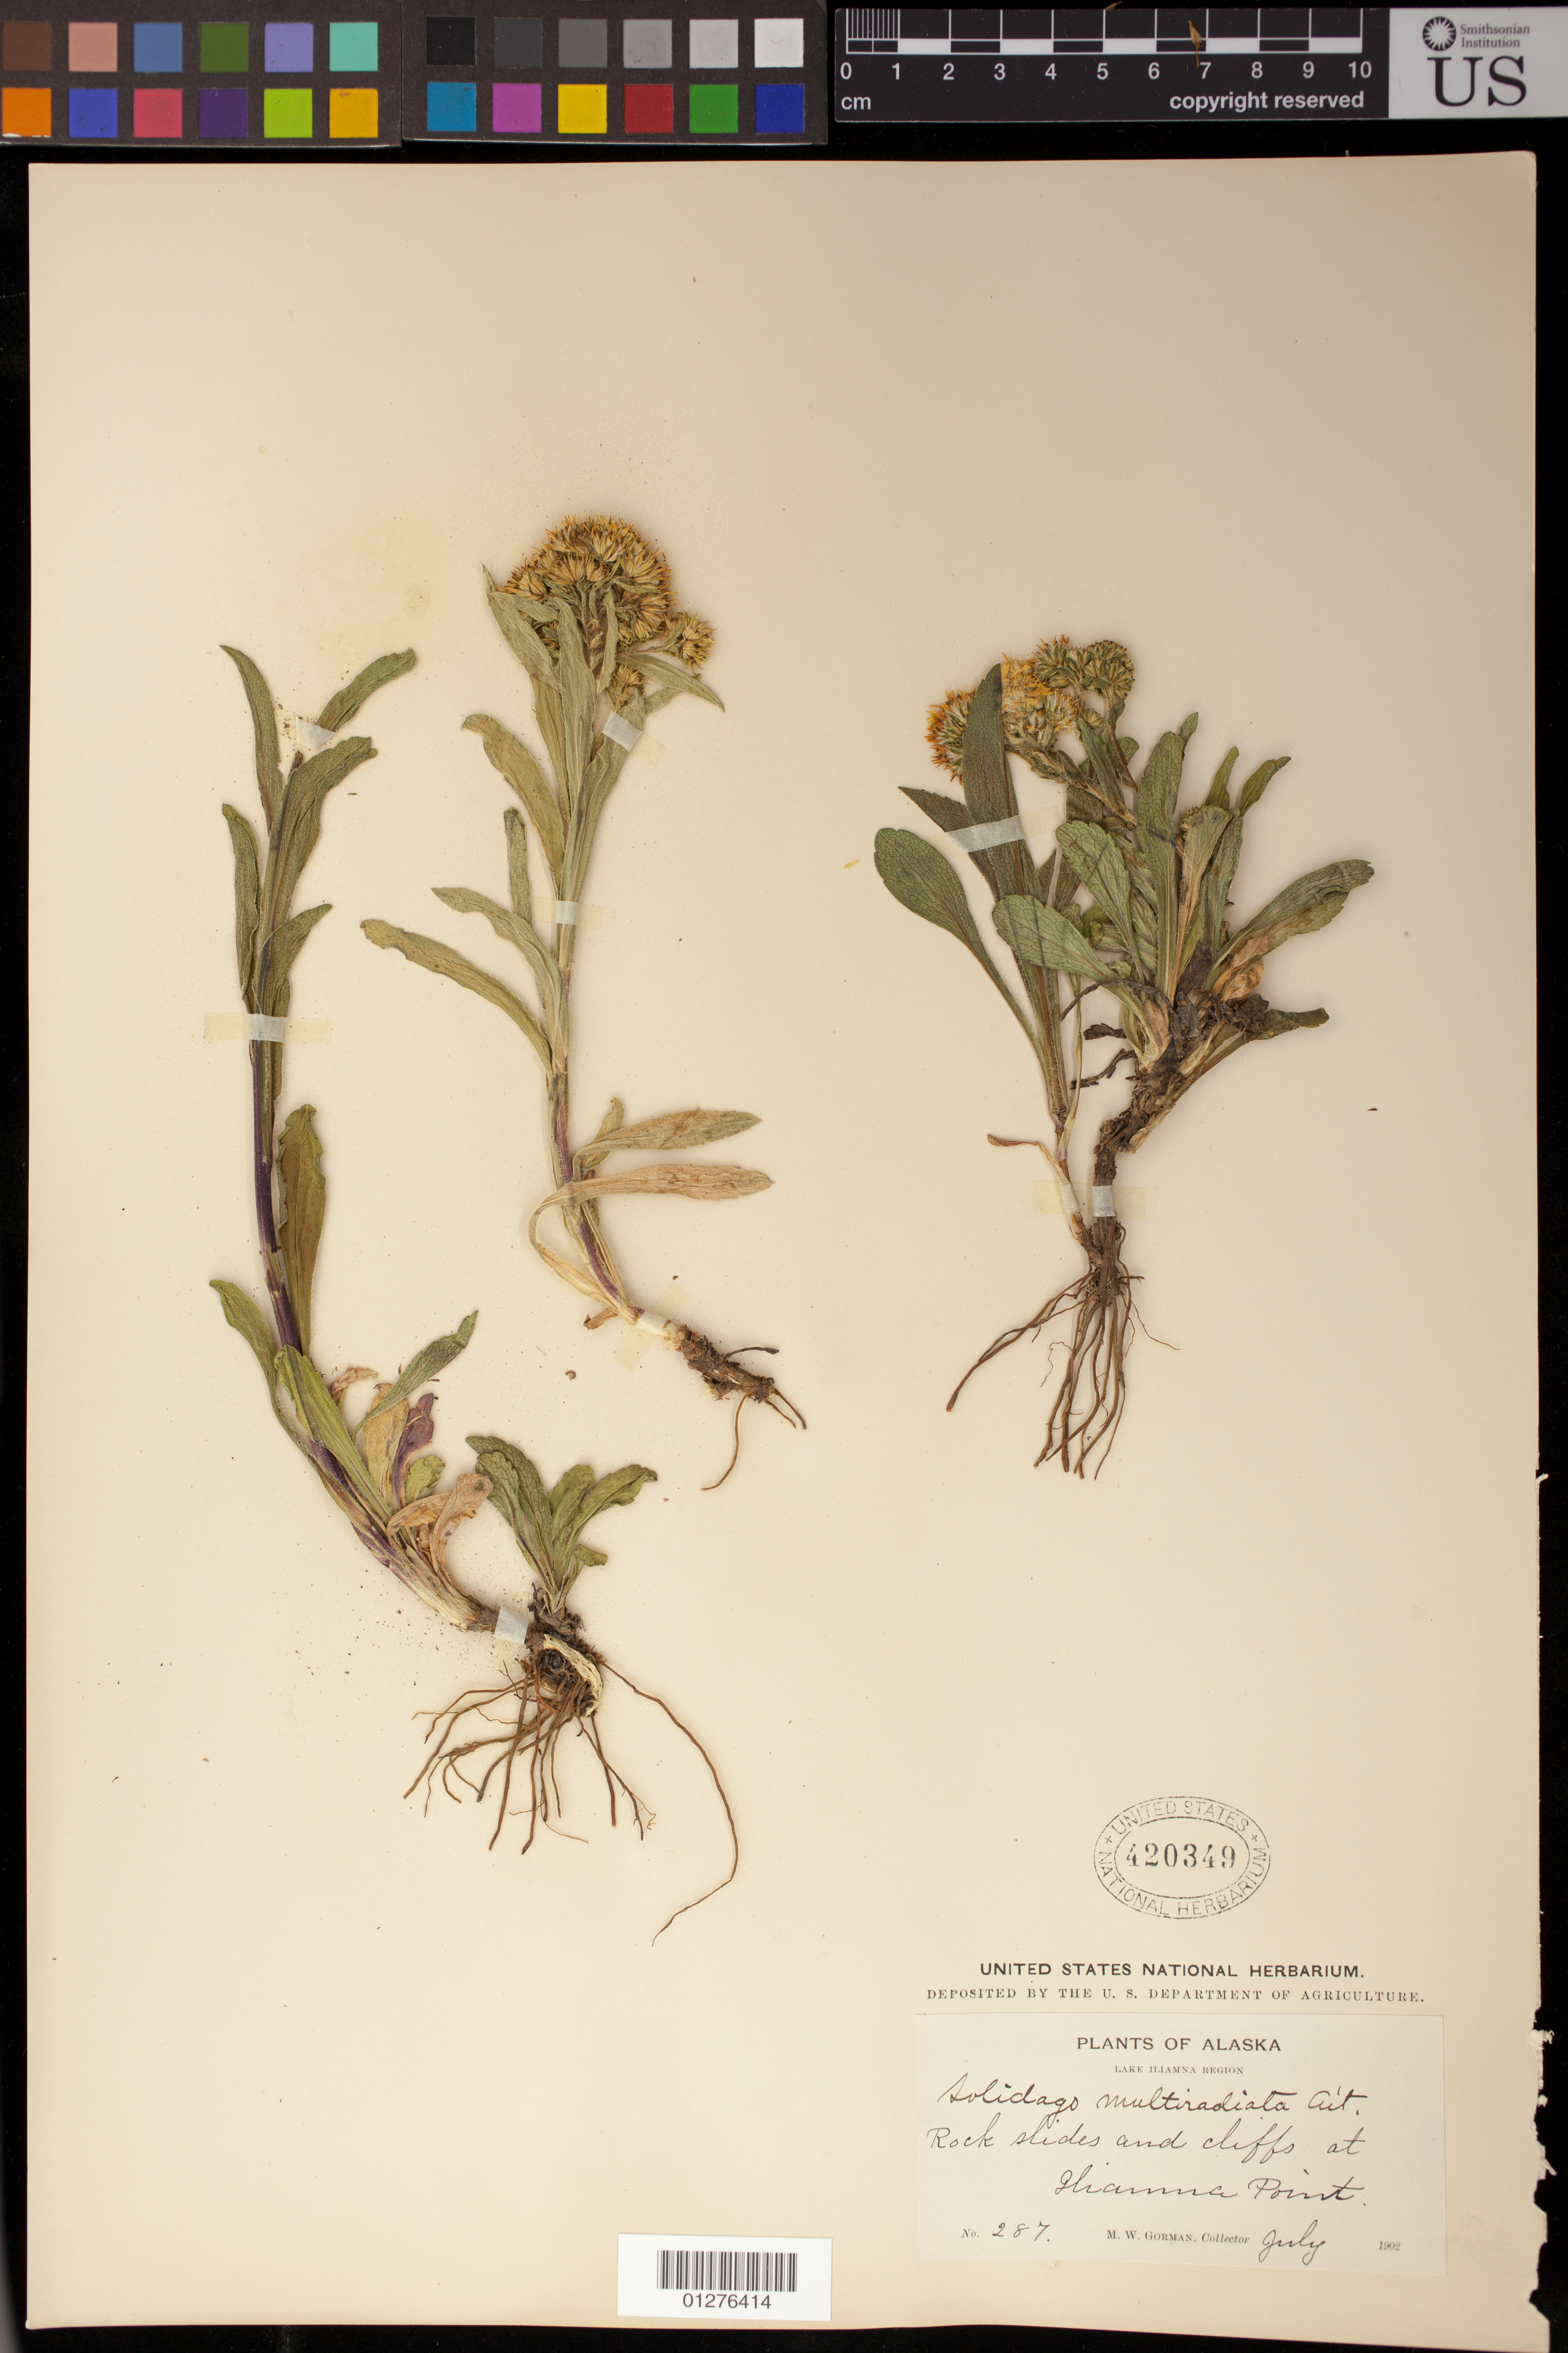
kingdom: Plantae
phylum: Tracheophyta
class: Magnoliopsida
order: Asterales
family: Asteraceae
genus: Solidago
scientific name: Solidago multiradiata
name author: Aiton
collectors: M. W. Gorman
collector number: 287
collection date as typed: Jul 1902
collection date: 1902-07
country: United States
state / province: Alaska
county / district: Lake and Peninsula Borough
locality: Cliffs at Iliamna Point.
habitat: Rock slides.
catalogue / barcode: US 420349